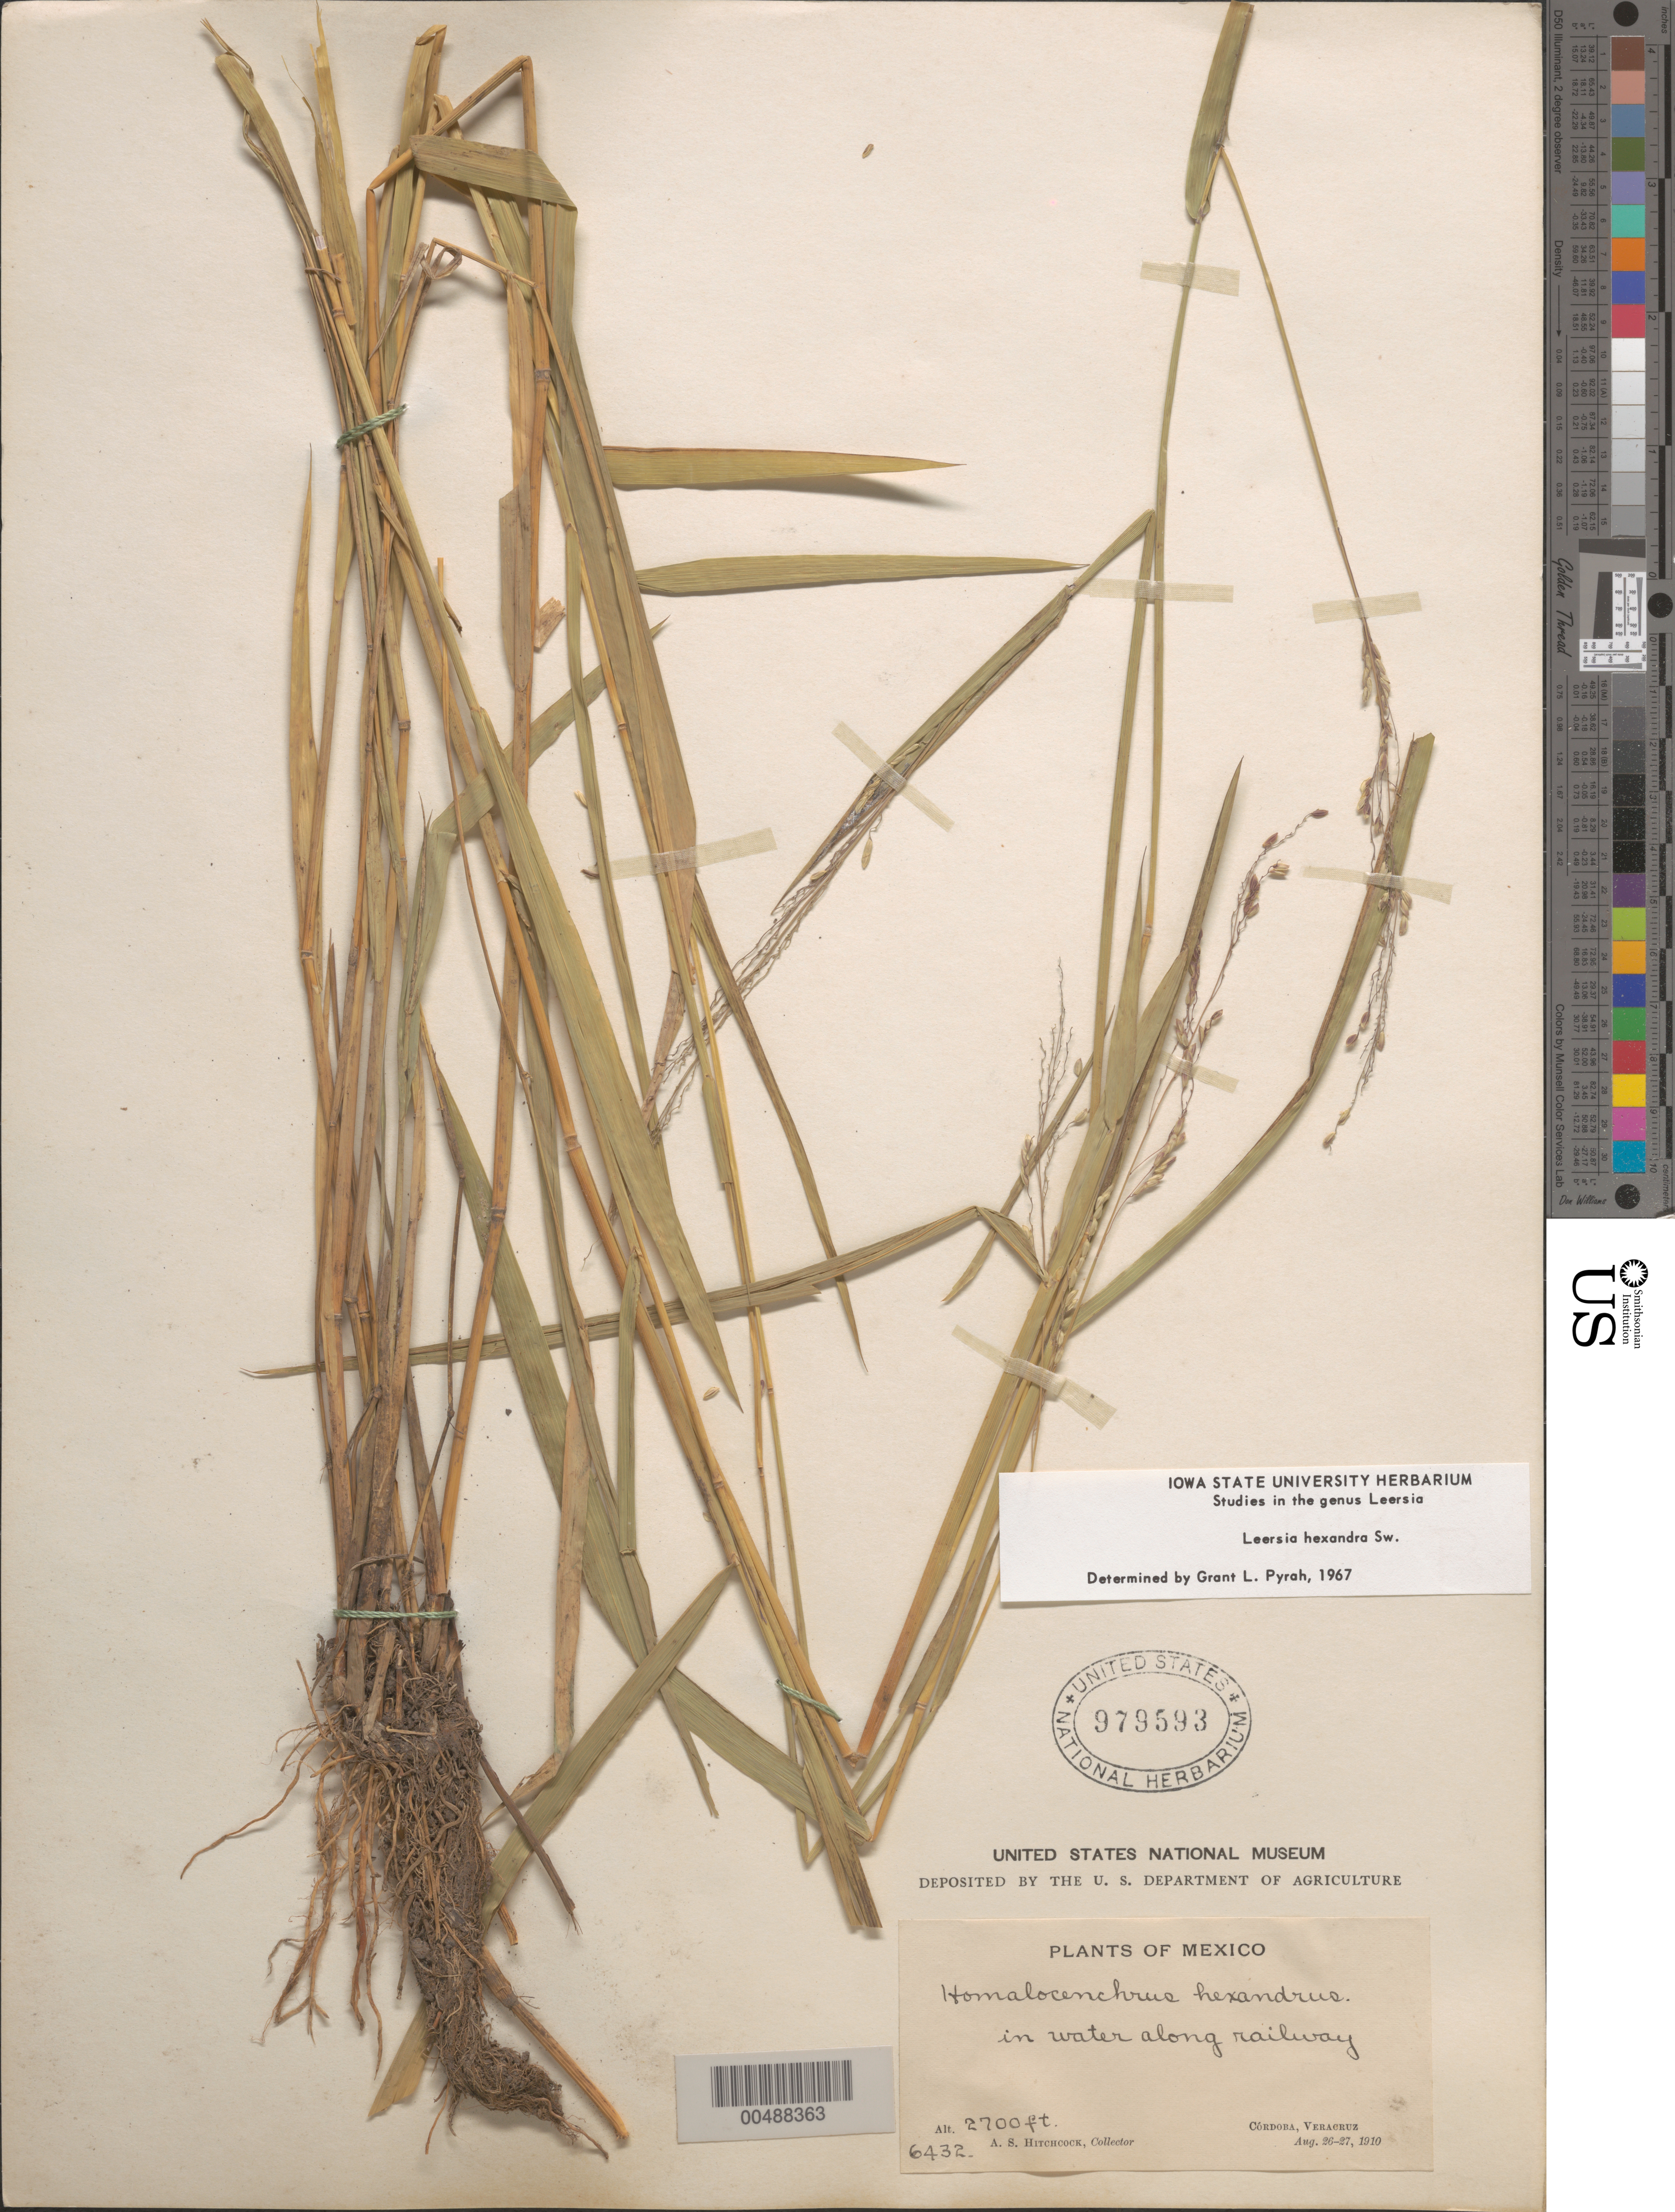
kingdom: Plantae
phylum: Tracheophyta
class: Liliopsida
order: Poales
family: Poaceae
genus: Leersia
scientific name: Leersia hexandra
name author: Sw.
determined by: Pyrah, G. L.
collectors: A. S. Hitchcock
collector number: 6432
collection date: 1910-08-26/1910-08-27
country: Mexico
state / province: Veracruz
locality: Cordoba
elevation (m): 823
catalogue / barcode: US 979593